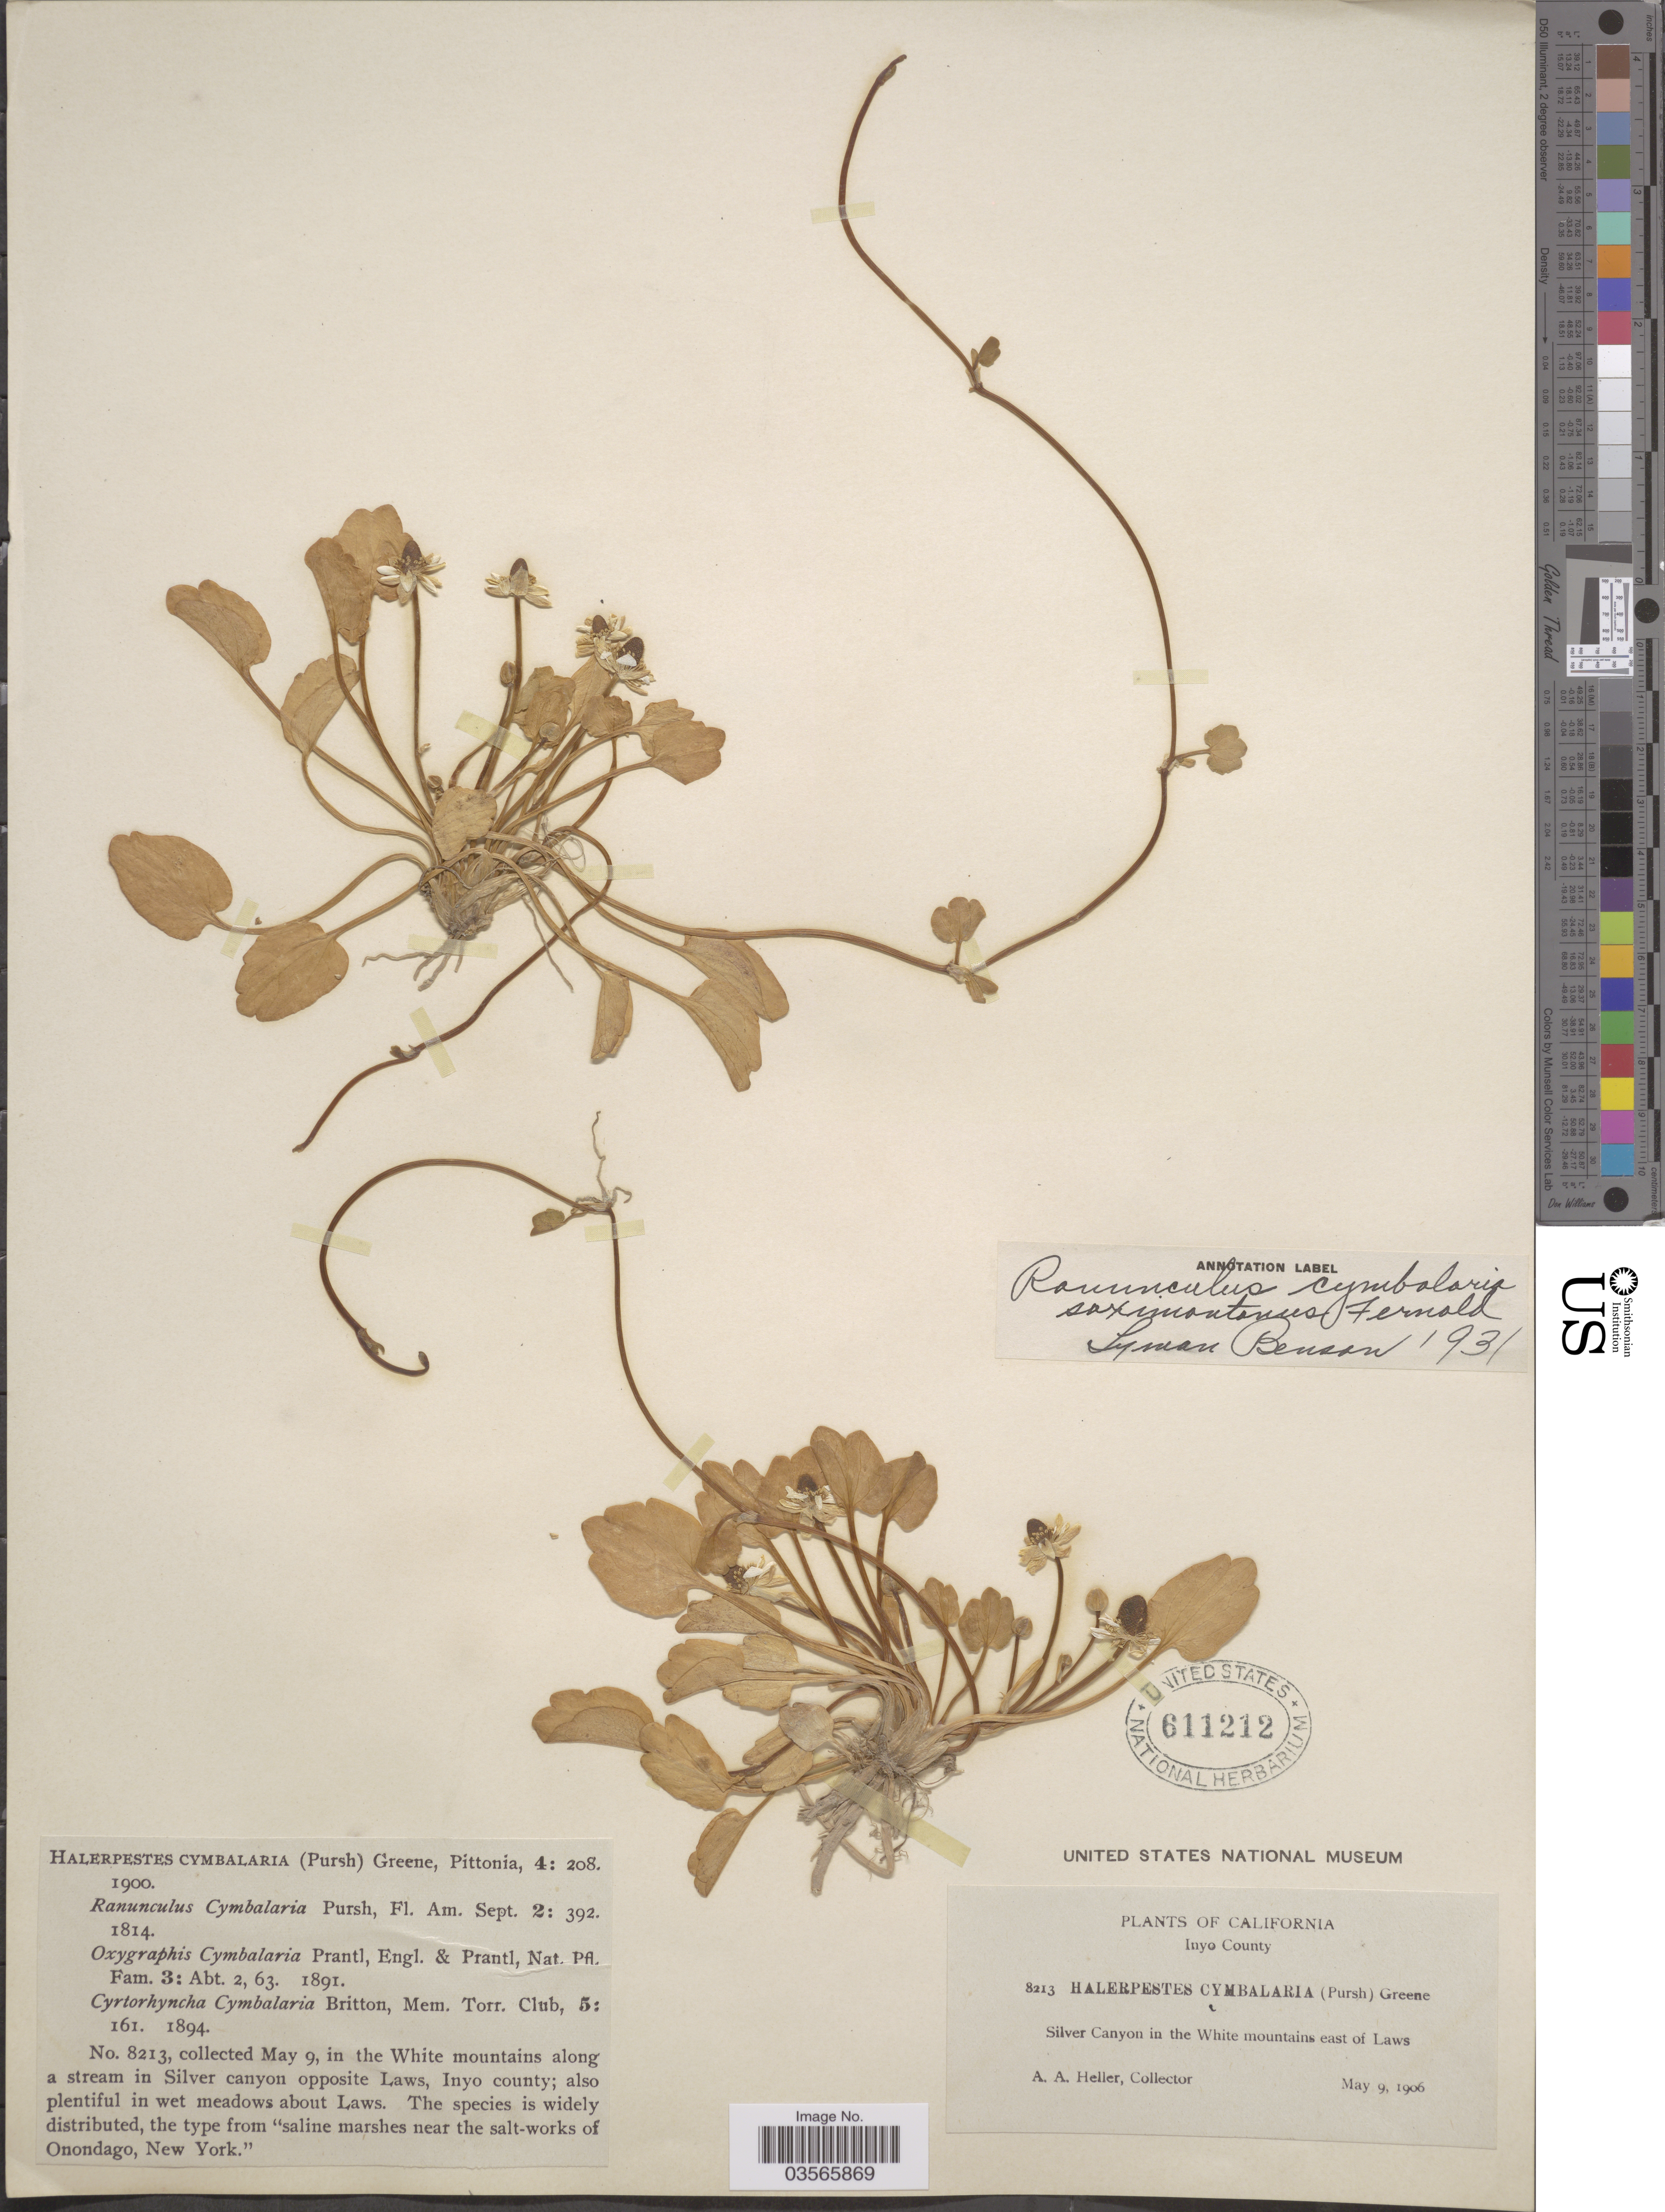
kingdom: Plantae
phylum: Tracheophyta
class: Magnoliopsida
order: Ranunculales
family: Ranunculaceae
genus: Halerpestes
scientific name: Halerpestes cymbalaria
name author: (Pursh) Greene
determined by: Strong, M. T., (US), Smithsonian Institution - National Museum of Natural History (UNITED STATES)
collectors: A. A. Heller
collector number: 8213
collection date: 1906-05-09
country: United States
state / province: California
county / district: Inyo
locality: Inyo County. Silver Canyon in the White mountains east of Laws.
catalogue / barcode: US 611212